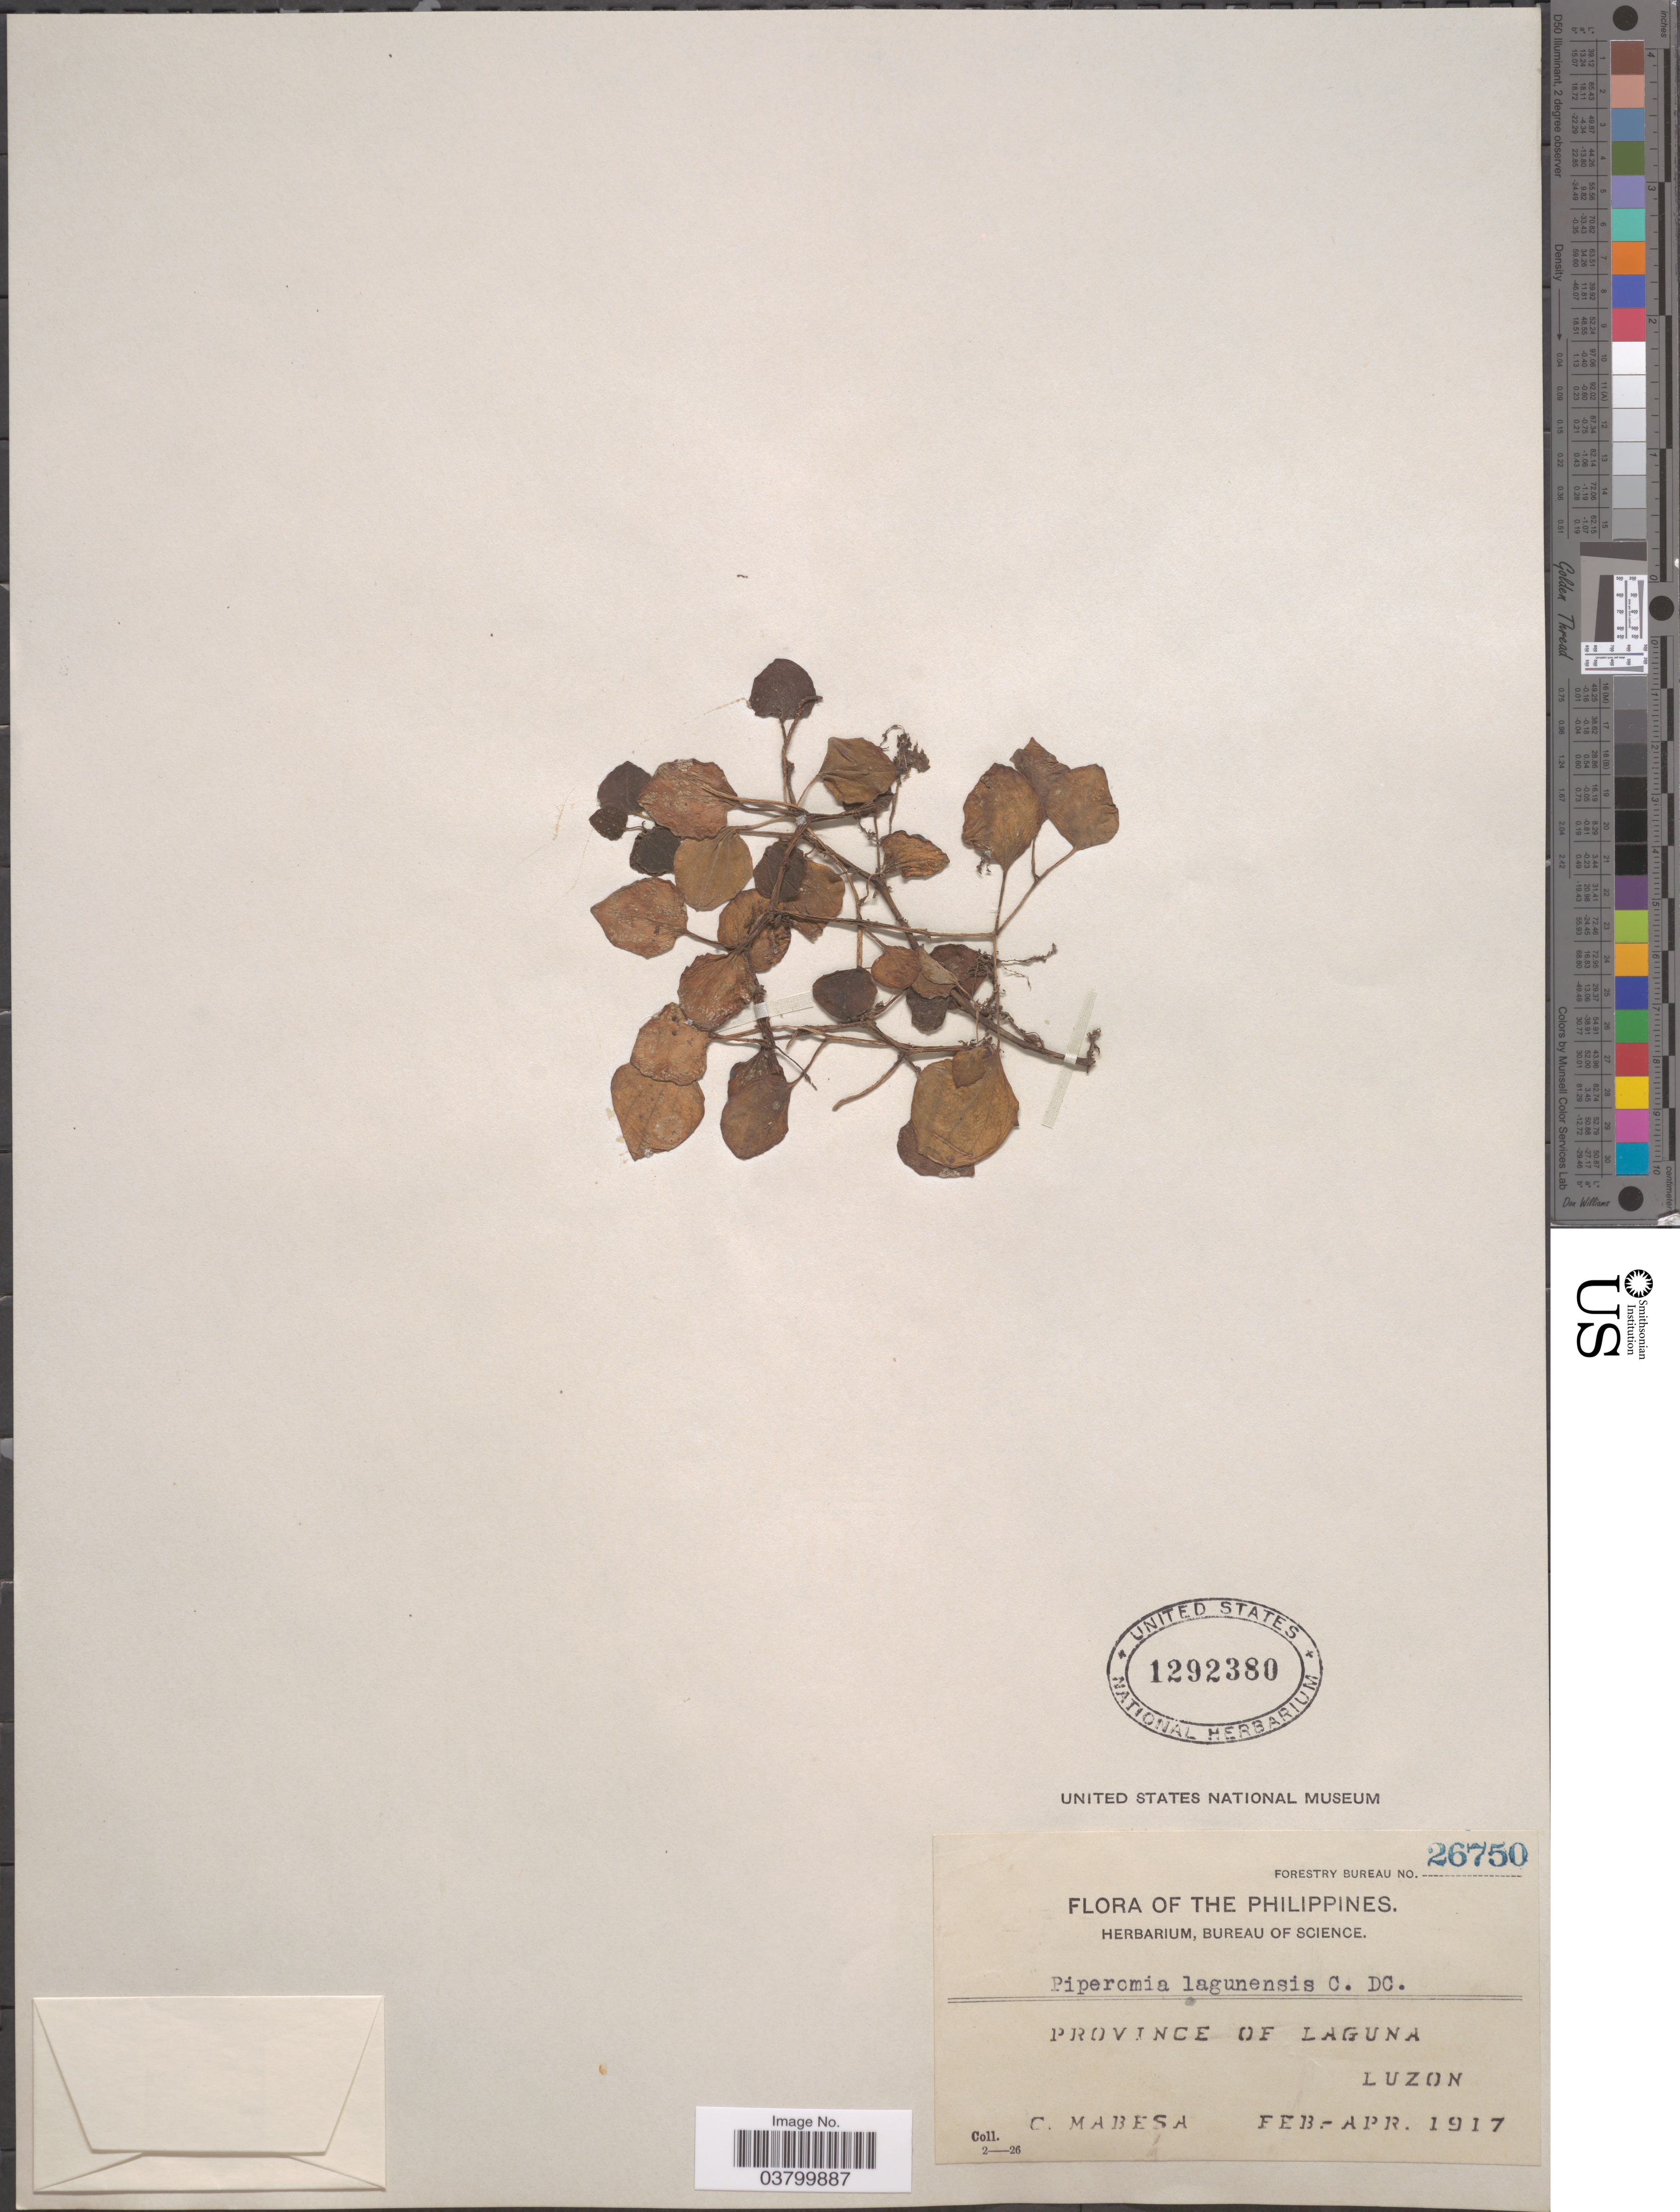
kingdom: Plantae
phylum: Tracheophyta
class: Magnoliopsida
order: Piperales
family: Piperaceae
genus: Peperomia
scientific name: Peperomia lagunaensis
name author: C. DC.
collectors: C. Mabesa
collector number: Forestry Bureau 26750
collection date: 1917-02/1917-04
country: Philippines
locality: Province of Laguna. Luzon.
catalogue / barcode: US 1292380